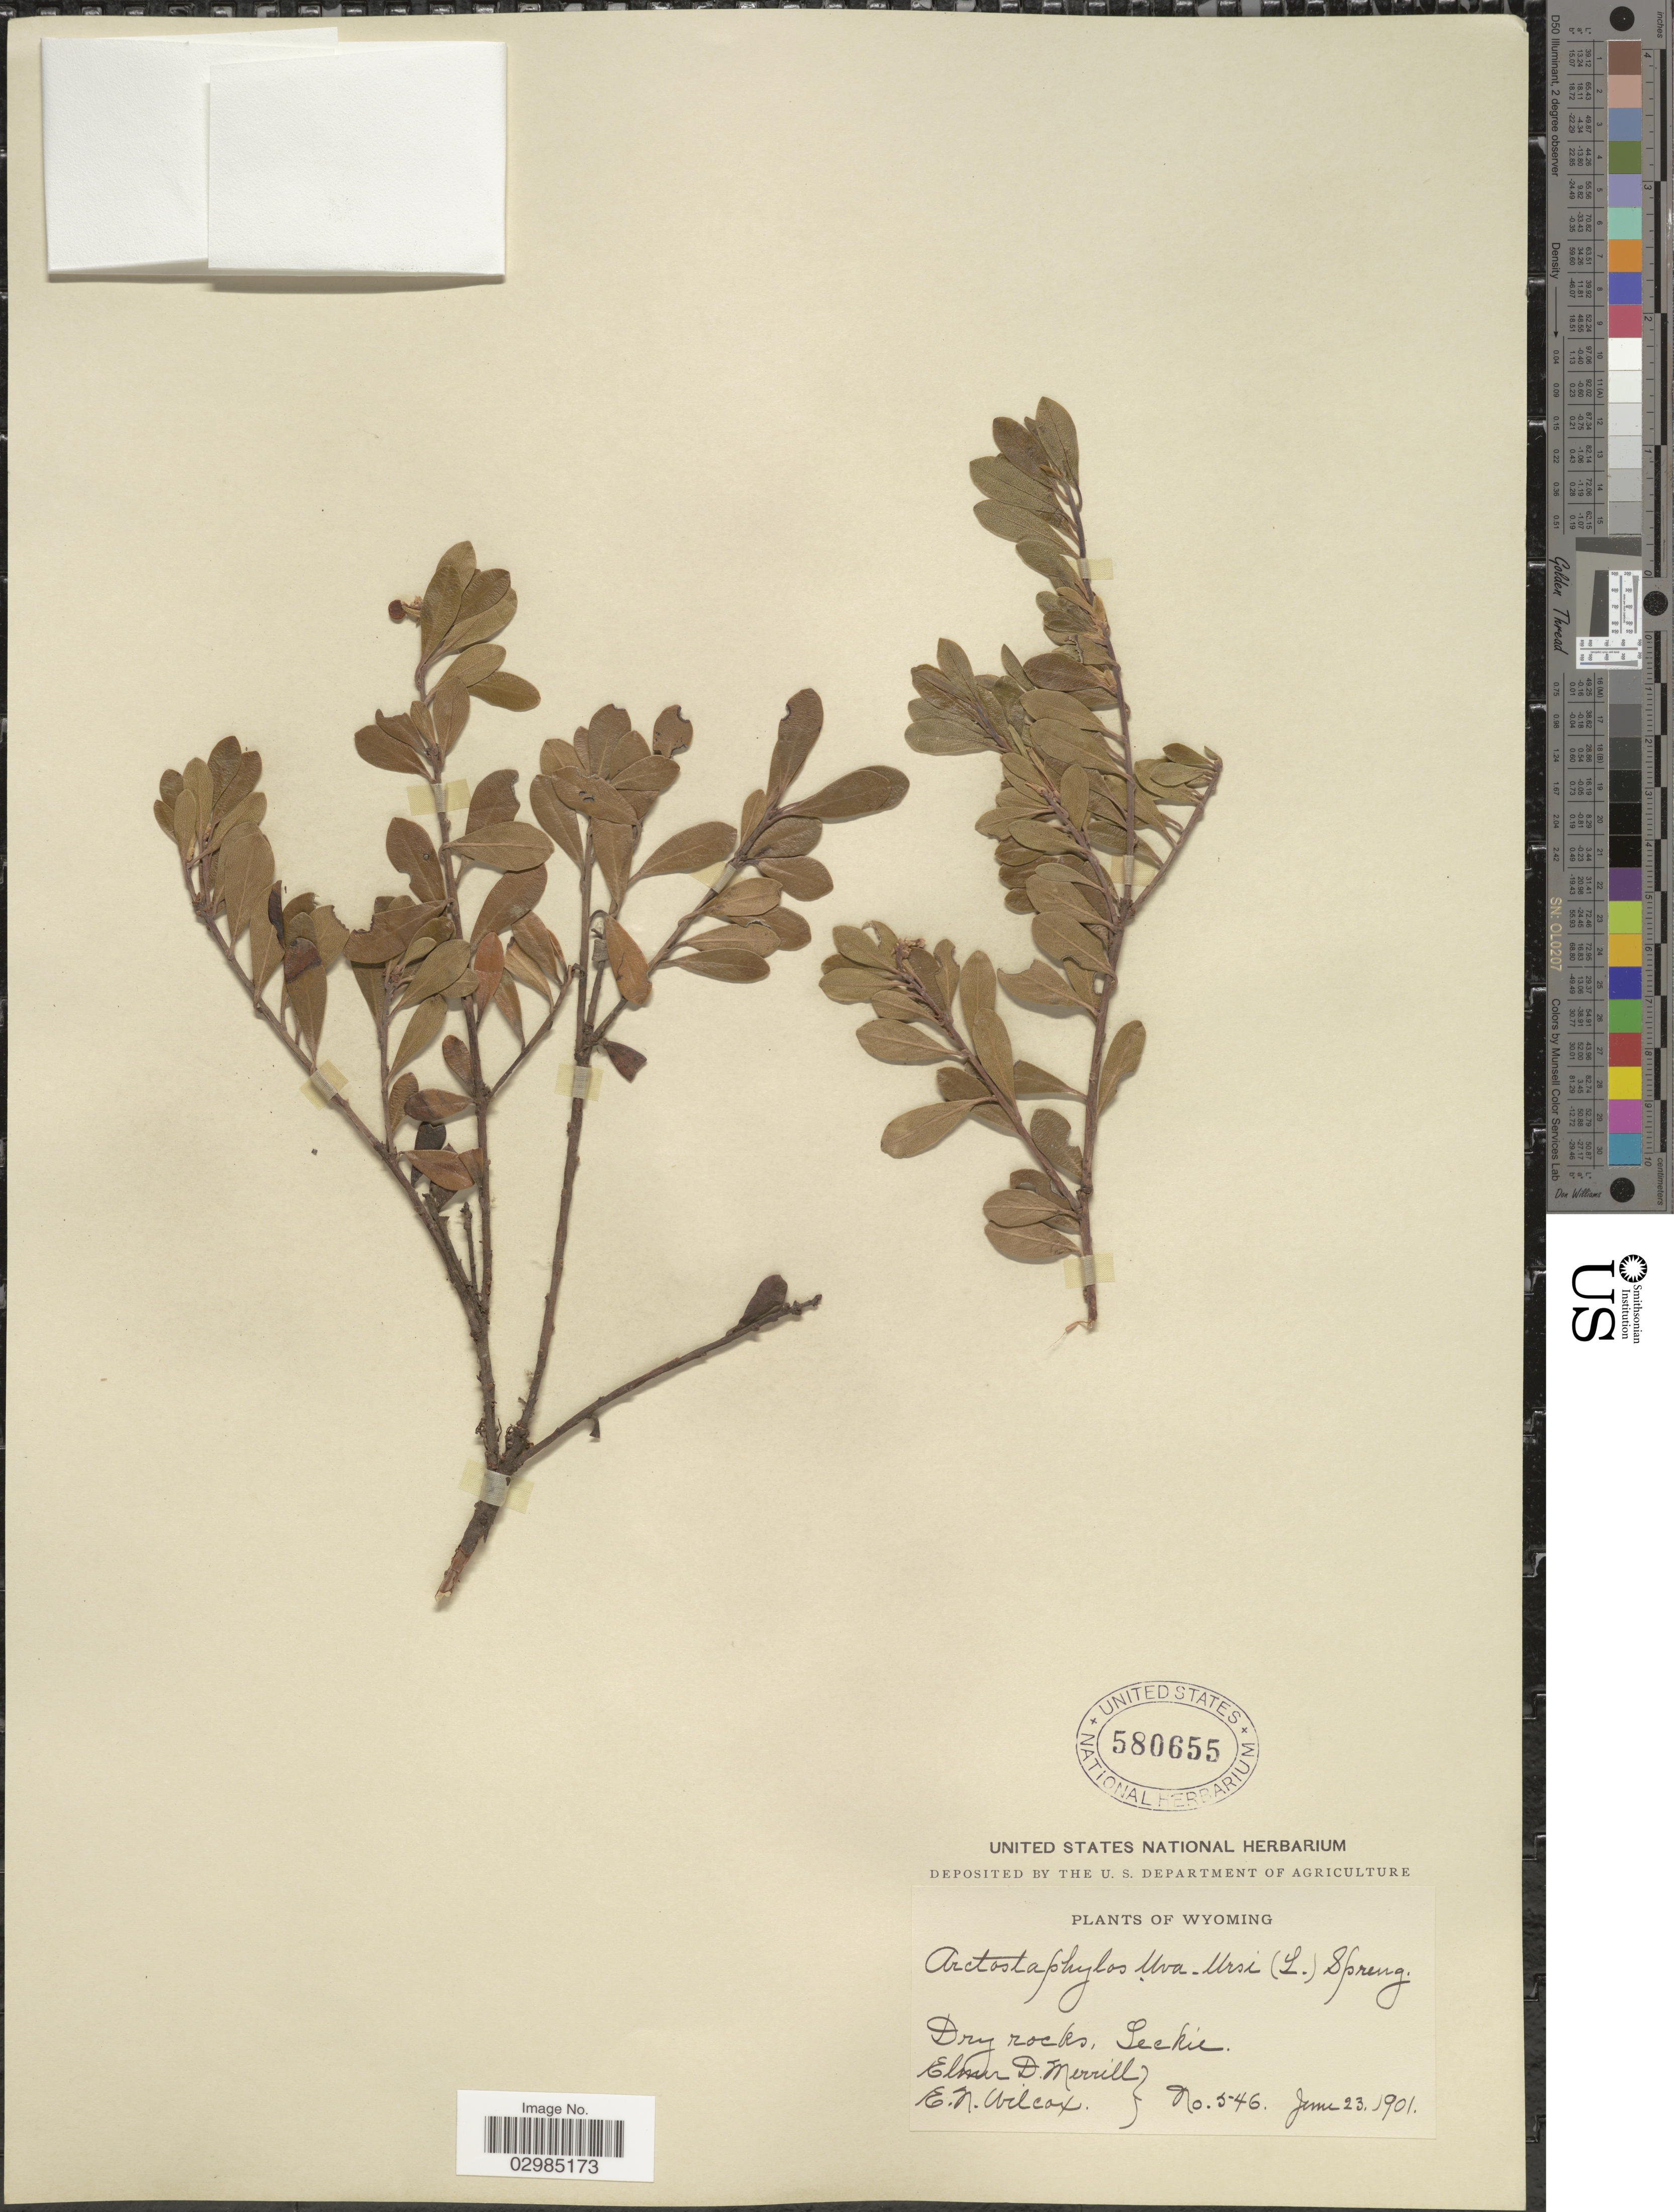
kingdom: Plantae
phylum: Tracheophyta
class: Magnoliopsida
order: Ericales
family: Ericaceae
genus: Arctostaphylos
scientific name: Arctostaphylos uva-ursi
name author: (L.) Spreng.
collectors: E. D. Merrill & E. Wilcox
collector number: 546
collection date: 1901-06-23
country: United States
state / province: Wyoming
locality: Dry rocks, Leckie.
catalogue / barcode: US 580655